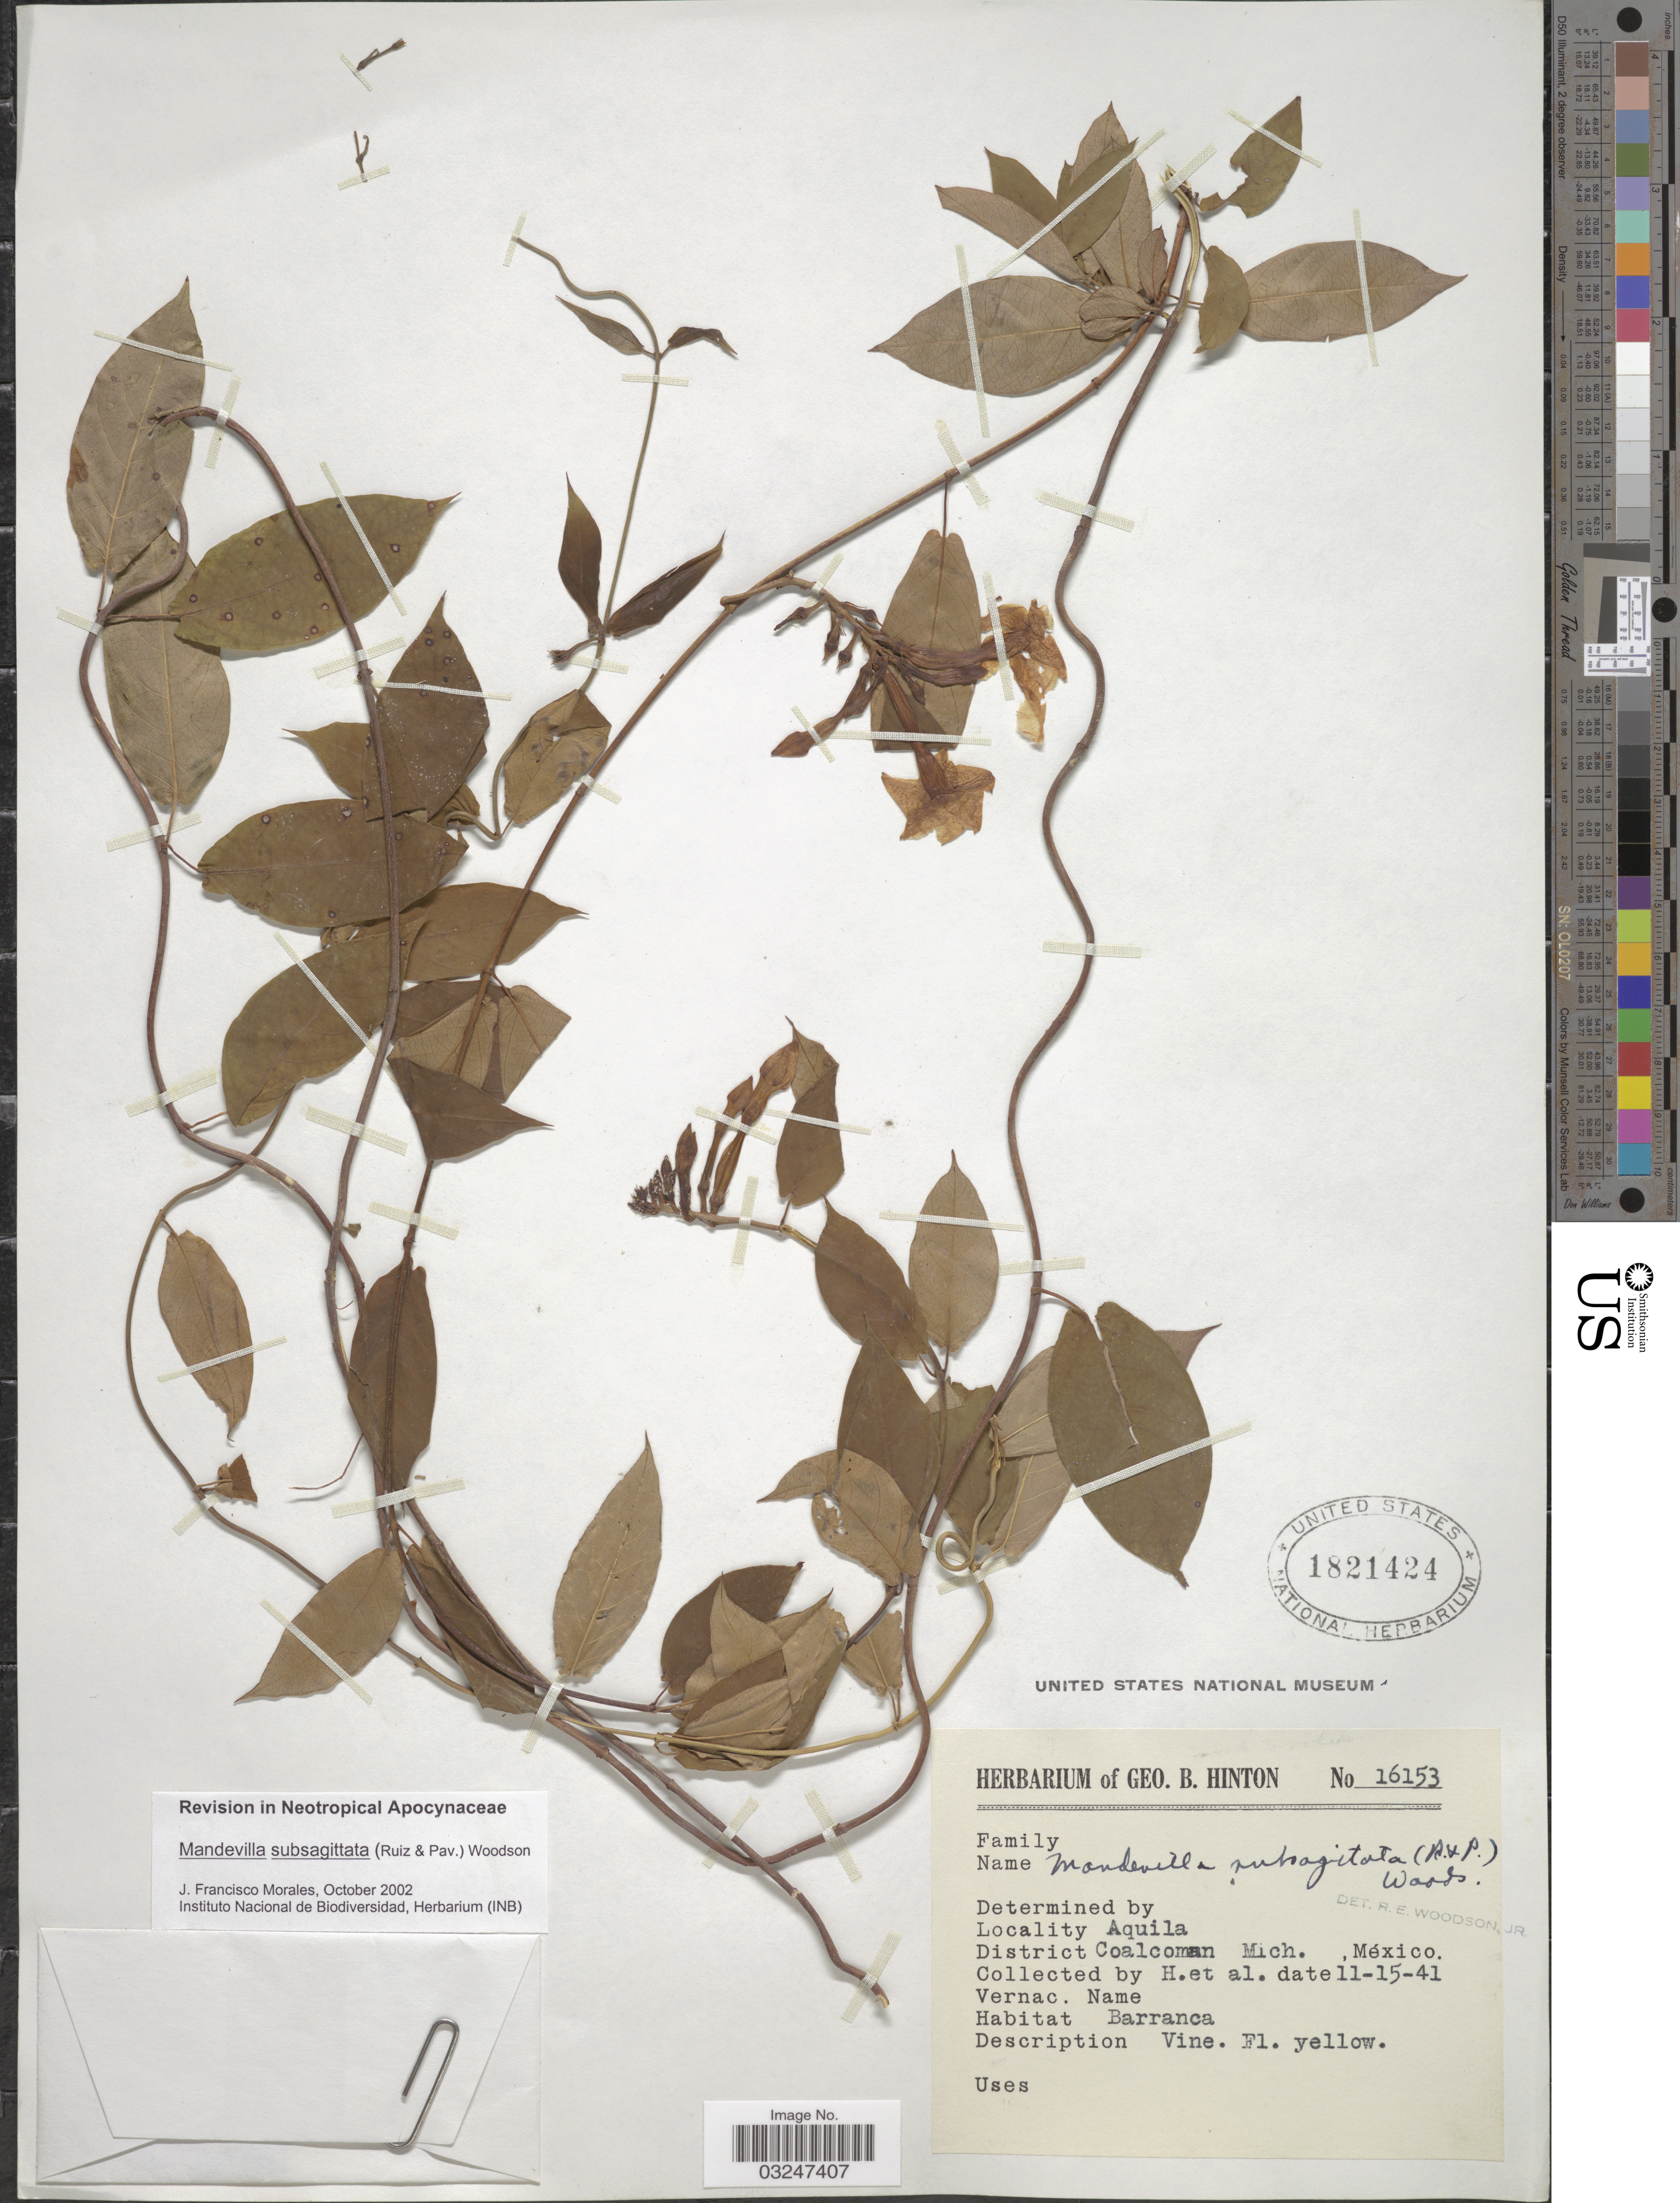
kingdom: Plantae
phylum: Tracheophyta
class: Magnoliopsida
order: Gentianales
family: Apocynaceae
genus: Mandevilla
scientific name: Mandevilla subsagittata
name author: (Ruiz & Pav.) Woodson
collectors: G. B. Hinton & et al.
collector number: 16153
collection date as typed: Transcribed d/m/y: 15/11/41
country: Mexico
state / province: Michoacán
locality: Aquila. District Coalcoman. Mich.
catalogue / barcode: US 1821424